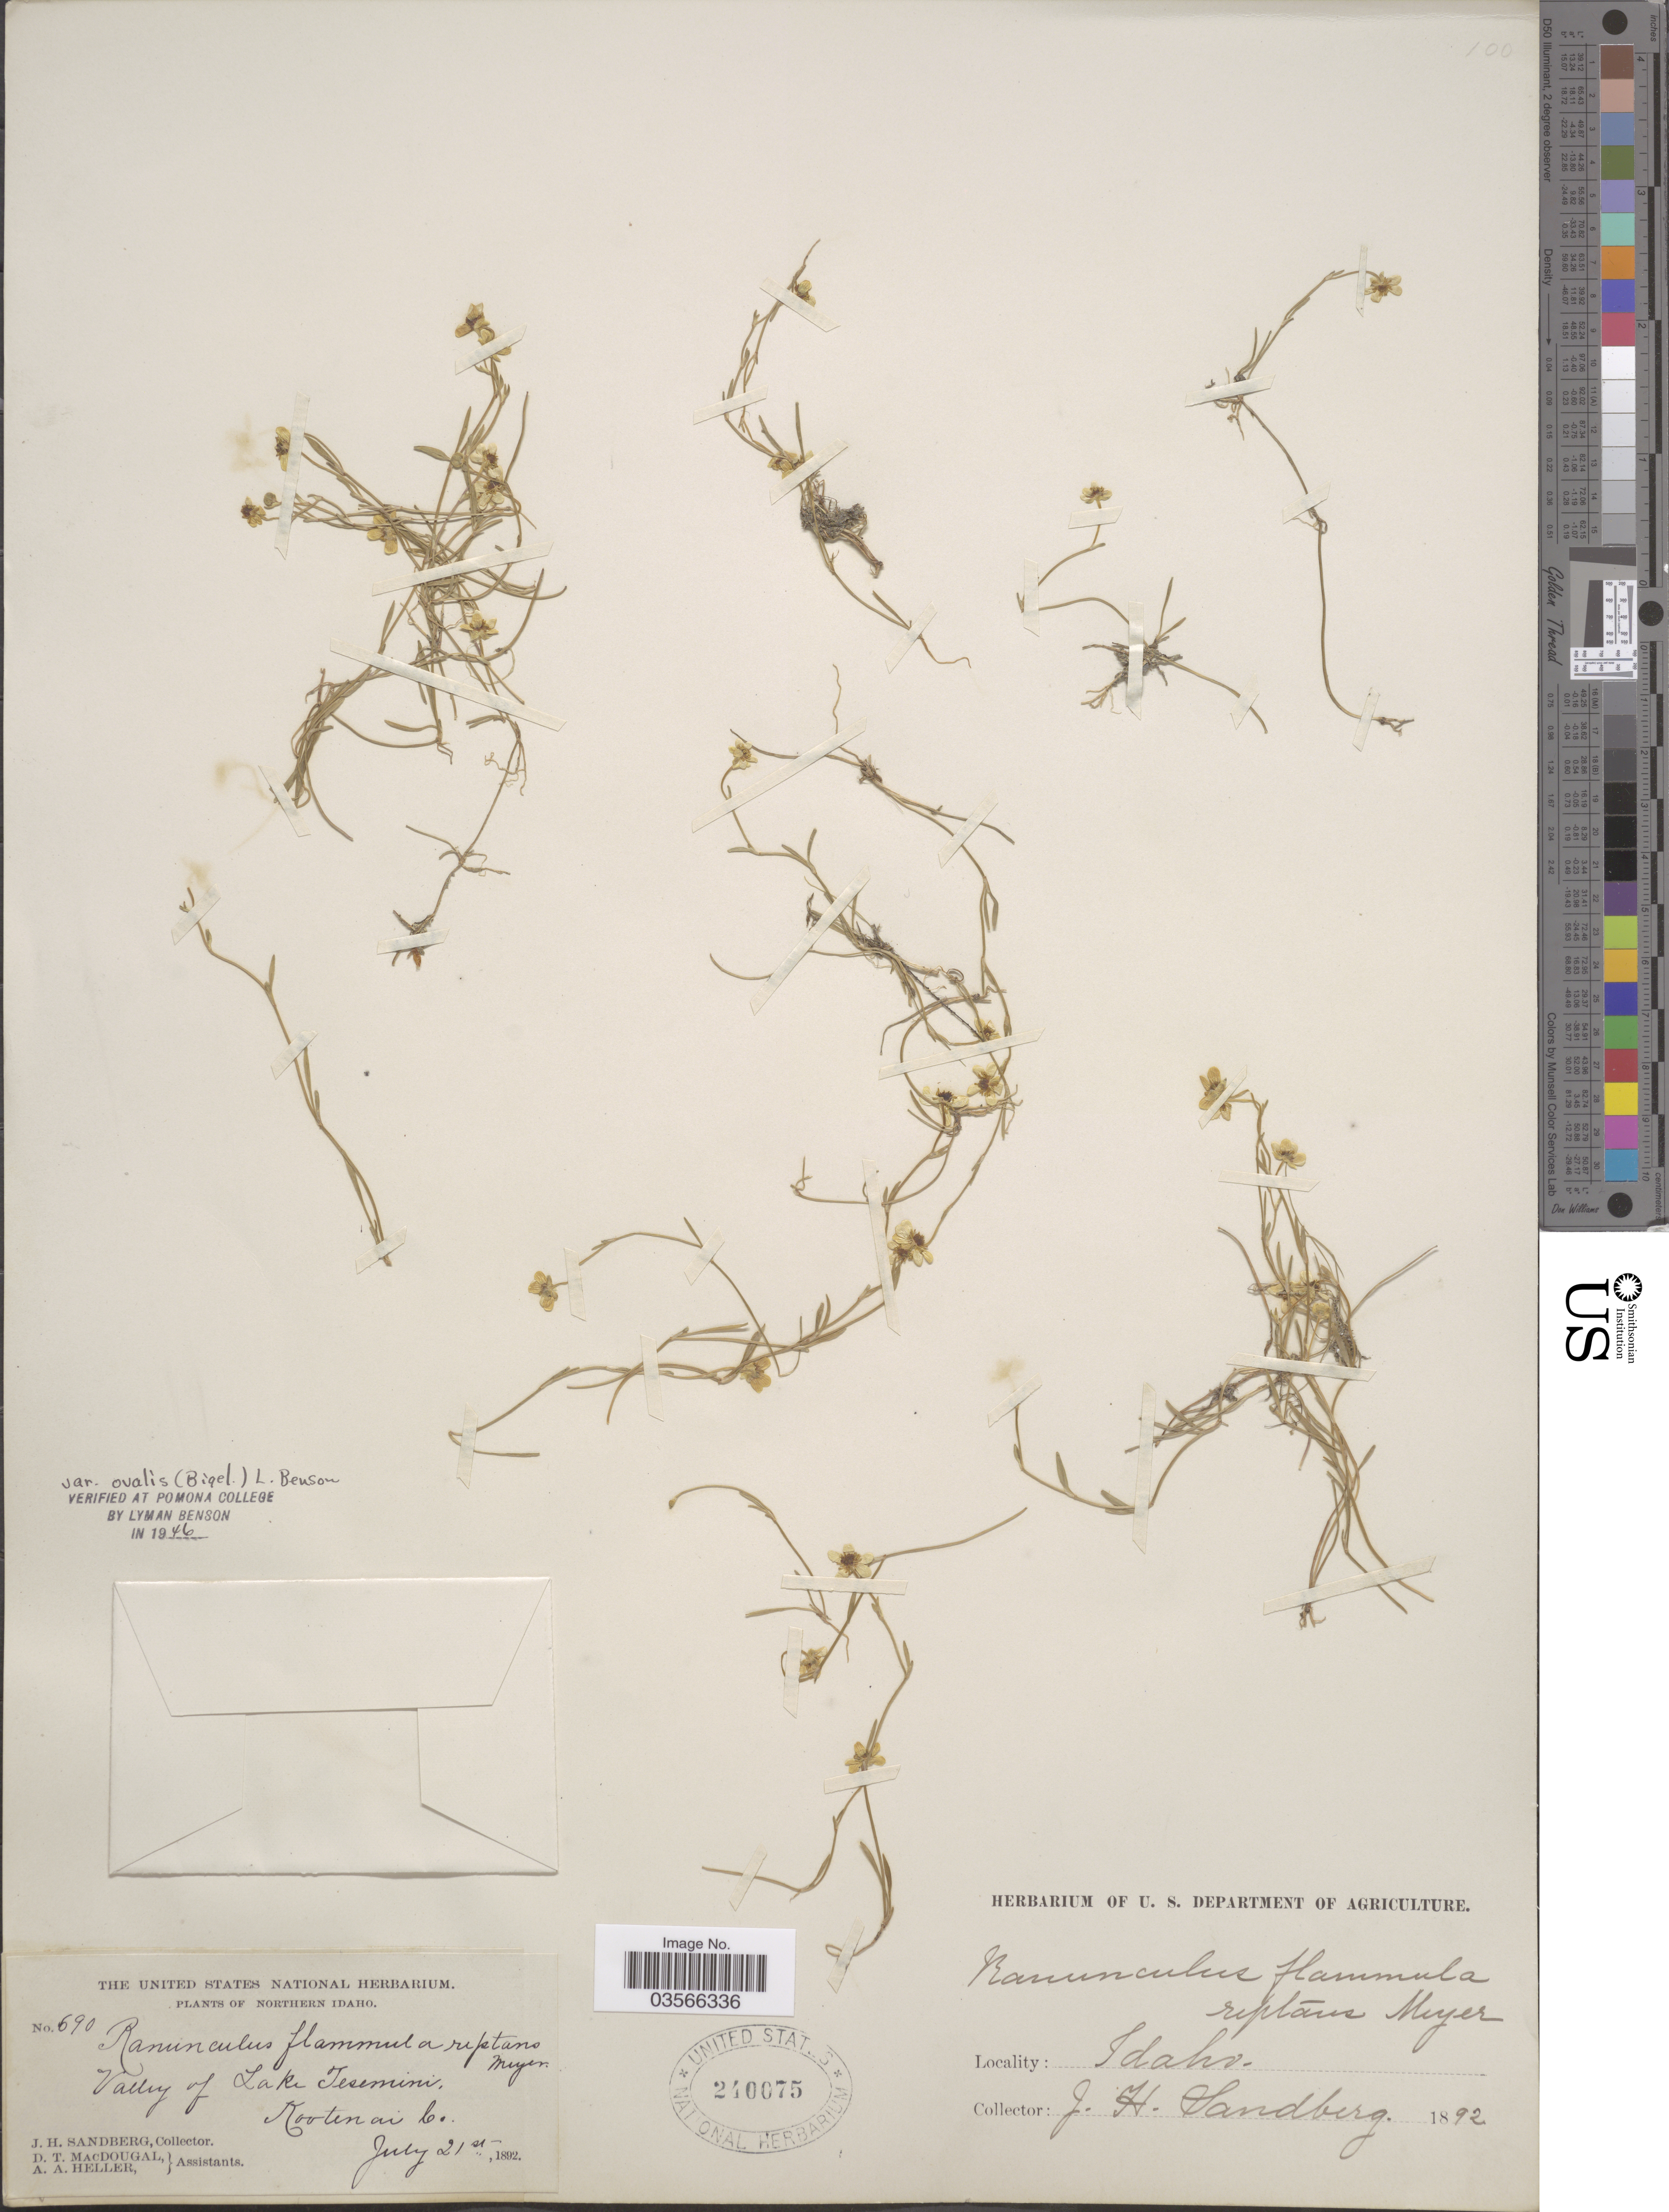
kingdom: Plantae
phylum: Tracheophyta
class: Magnoliopsida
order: Ranunculales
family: Ranunculaceae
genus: Ranunculus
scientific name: Ranunculus flammula var. ovalis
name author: (J.M. Bigelow) L.D. Benson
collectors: J. H. Sandberg, D. T. MacDougal & A. A. Heller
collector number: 690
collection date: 1892-07-21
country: United States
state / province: Idaho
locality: Northern Idaho. Valley of Lake Tesemini, Kootenai Co.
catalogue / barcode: US 240075